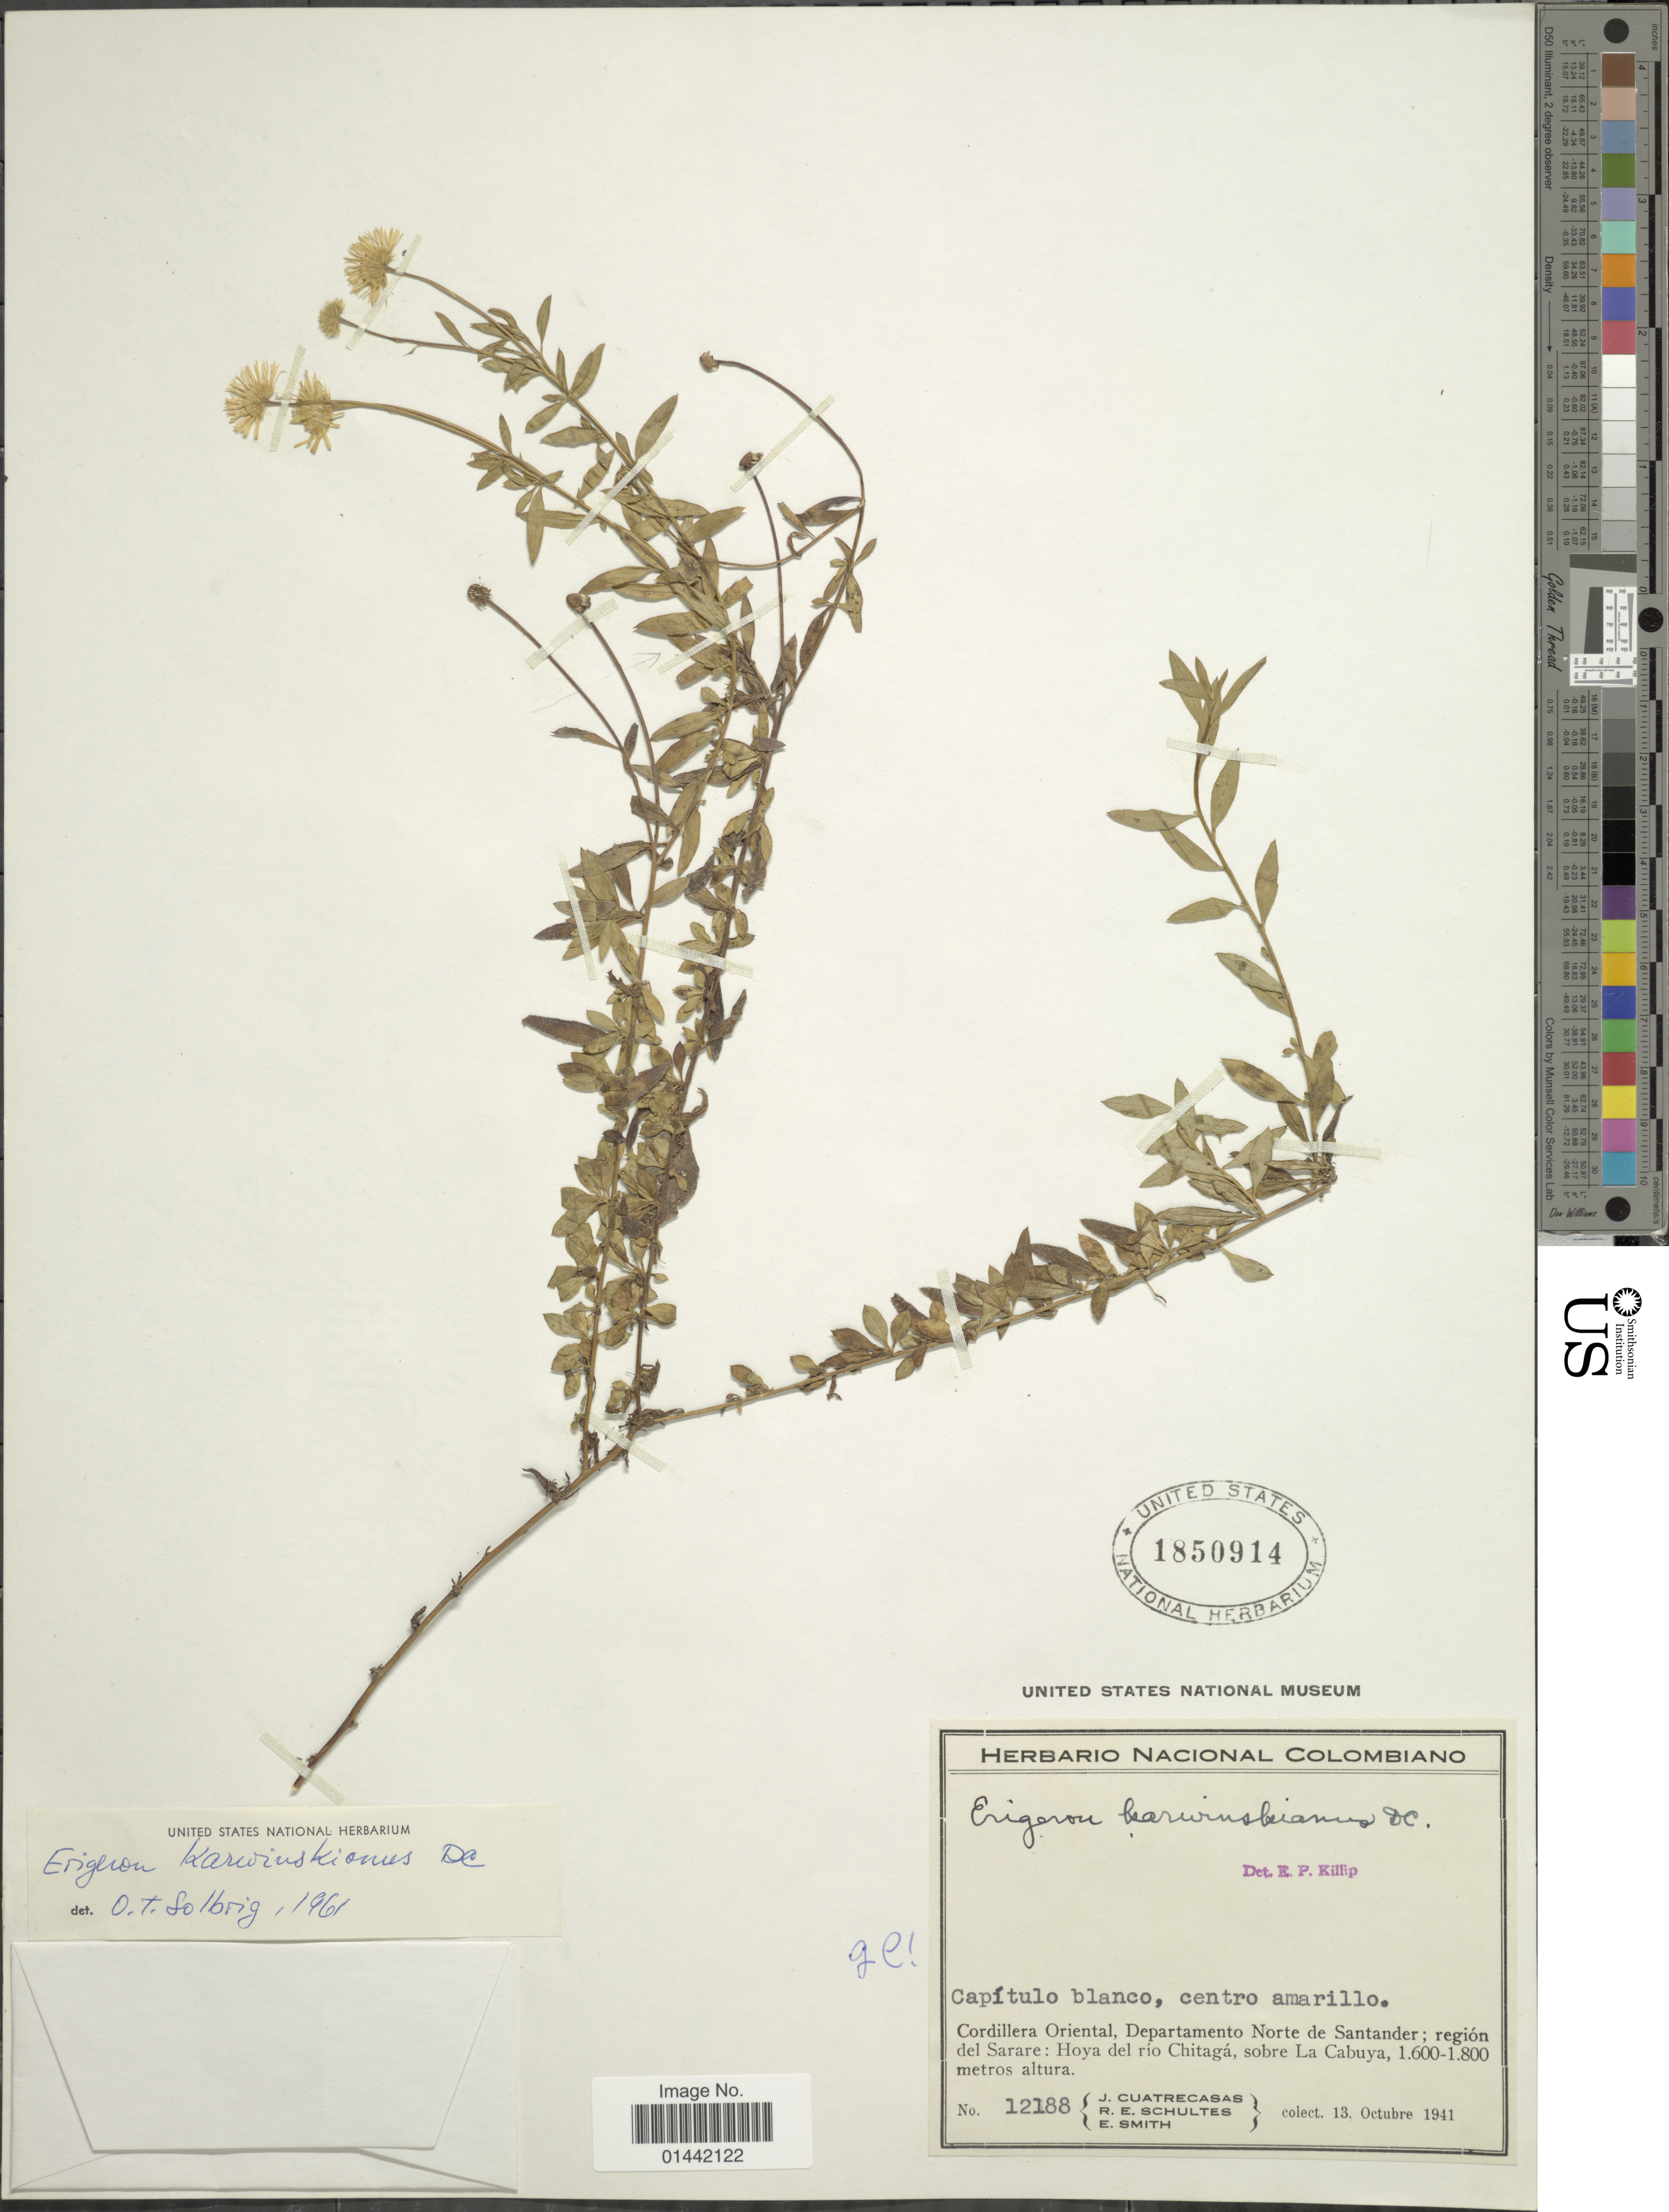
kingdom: Plantae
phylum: Tracheophyta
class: Magnoliopsida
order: Asterales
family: Asteraceae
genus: Erigeron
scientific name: Erigeron karvinskianus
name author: DC.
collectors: J. Cuatrecasas, R. E. Schultes & C. E. Smith Jr.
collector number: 12188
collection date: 1941-10-13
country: Colombia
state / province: Norte de Santander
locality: Centro amarillo, Cordillera Oriental, región del Sarare: Hoya del río Chitagá, sobre La Cabuya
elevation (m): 1600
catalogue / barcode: US 1850914